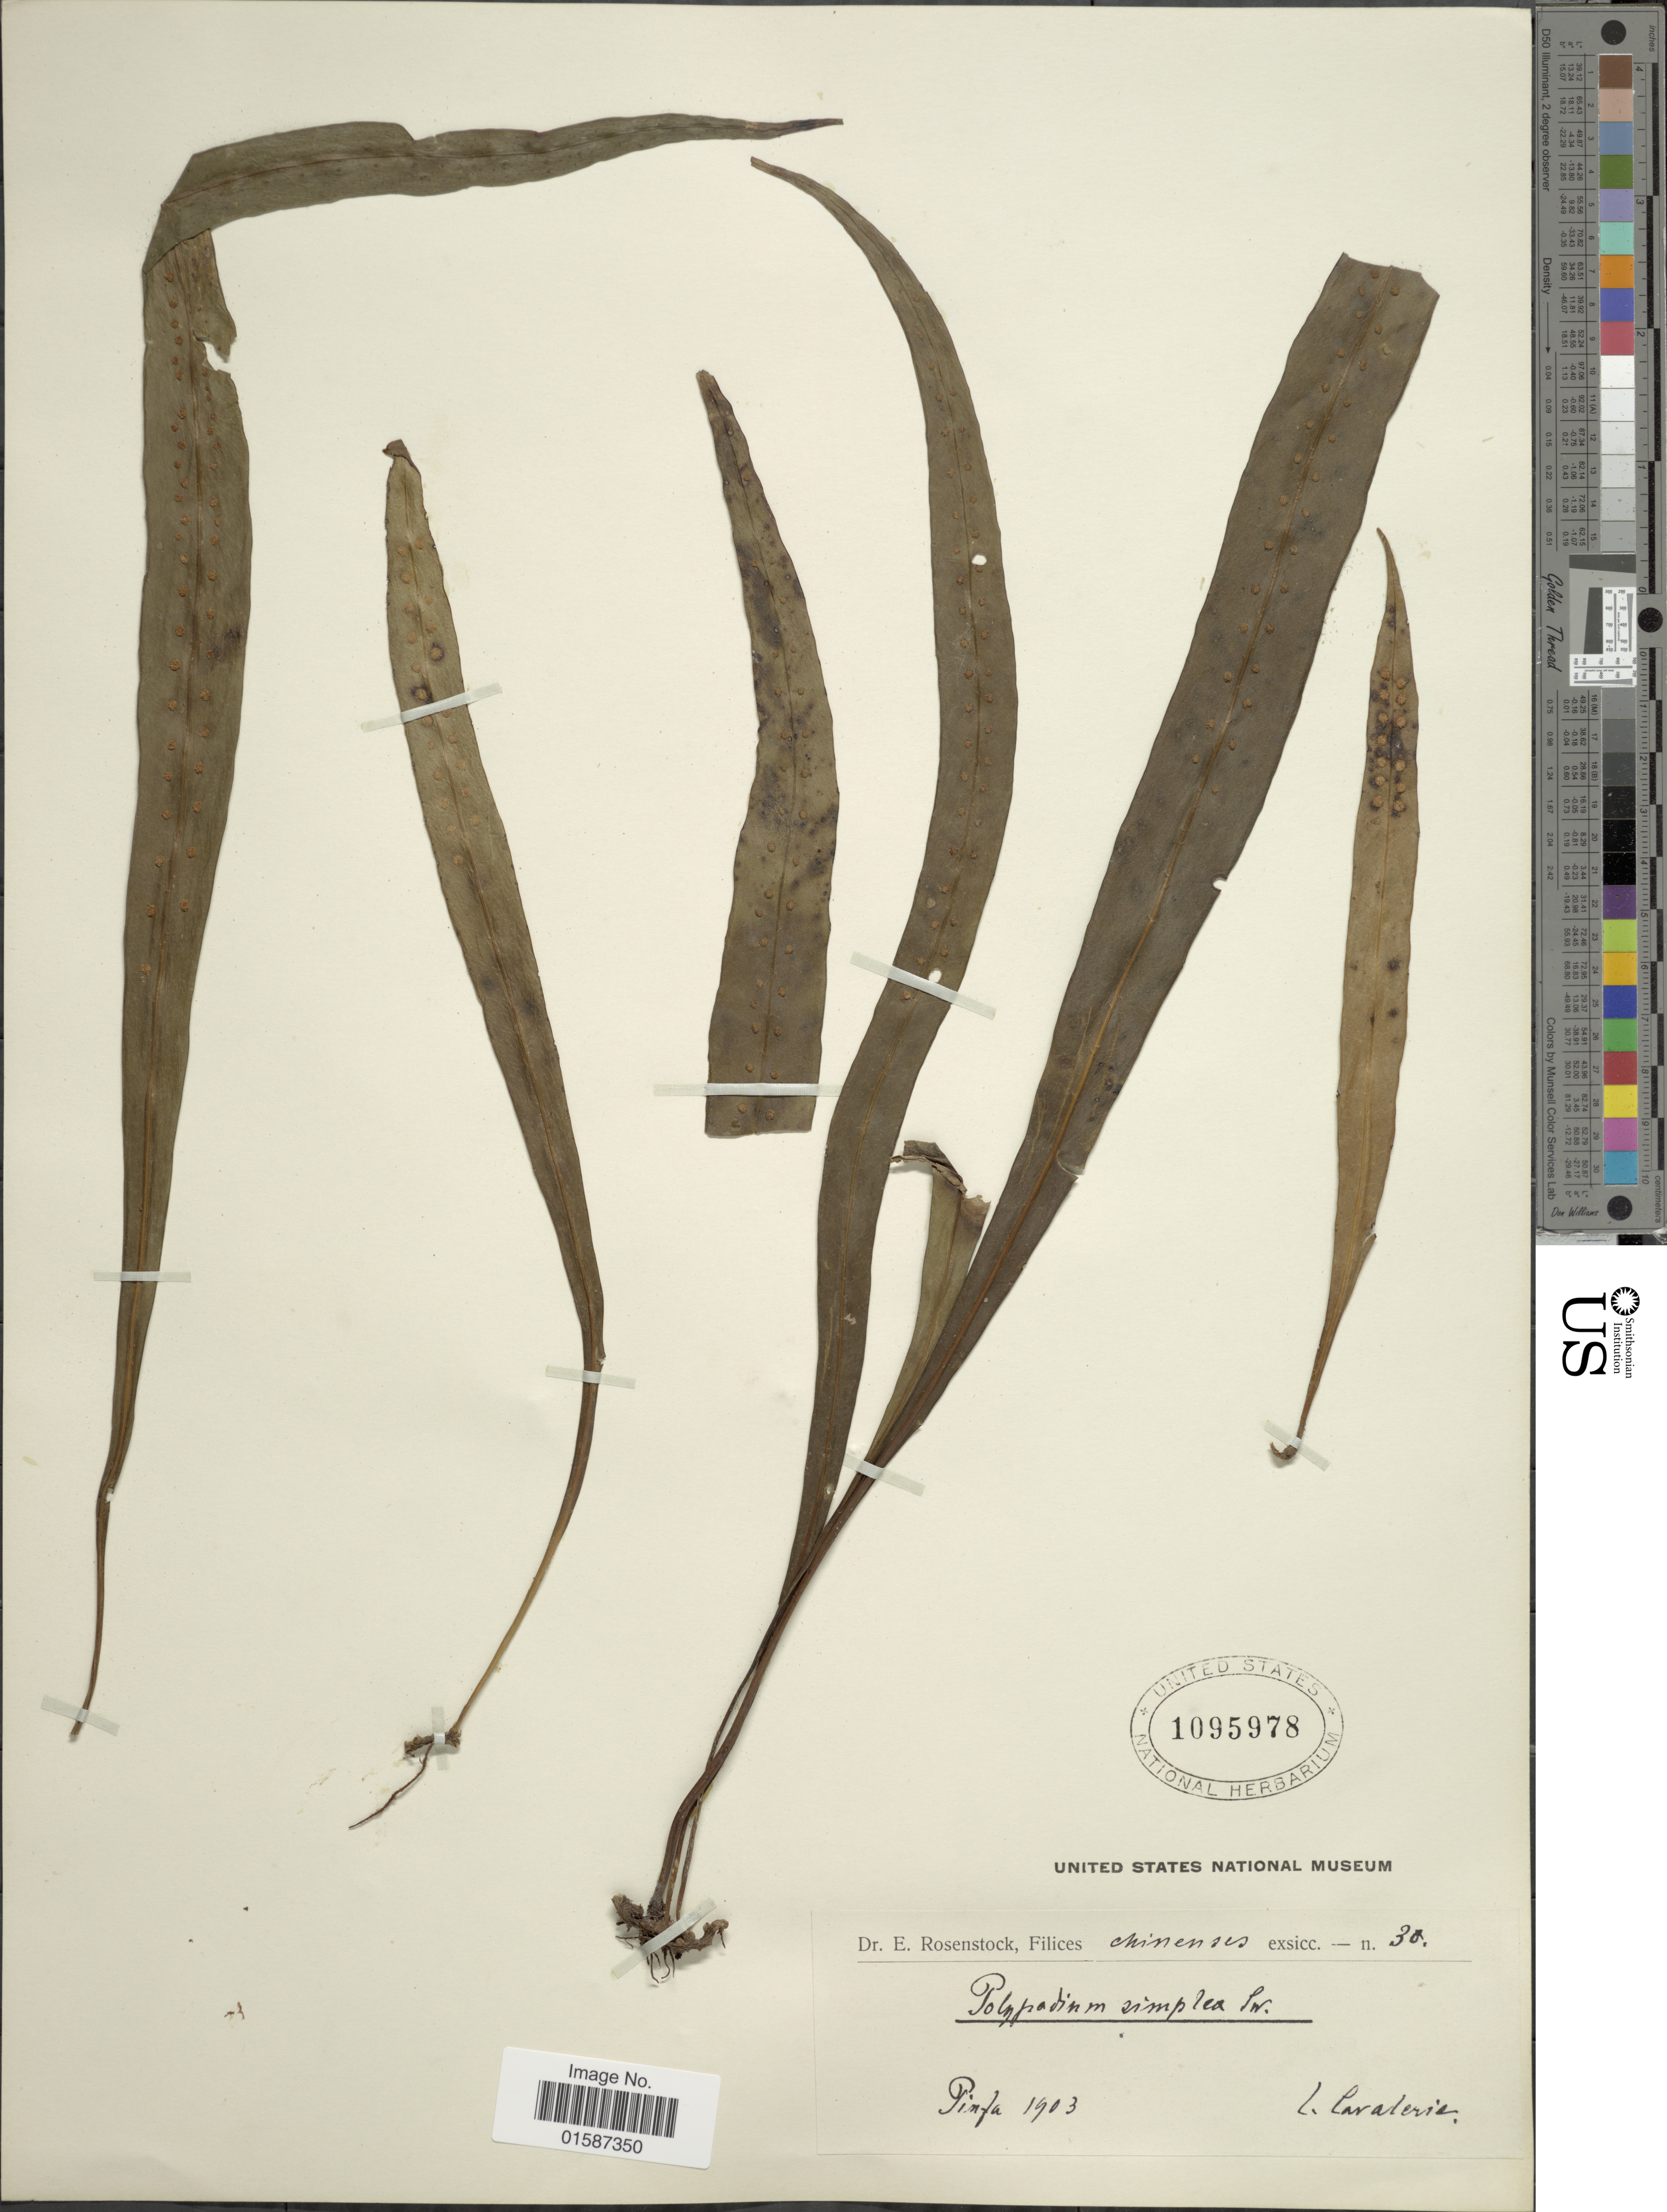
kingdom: Plantae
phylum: Tracheophyta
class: Polypodiopsida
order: Polypodiales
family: Polypodiaceae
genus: Neolepisorus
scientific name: Neolepisorus fortunei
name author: (T. Moore) Li S. Wang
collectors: -. Cavalerie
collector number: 30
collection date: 1903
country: China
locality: Pinfa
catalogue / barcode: US 1095978